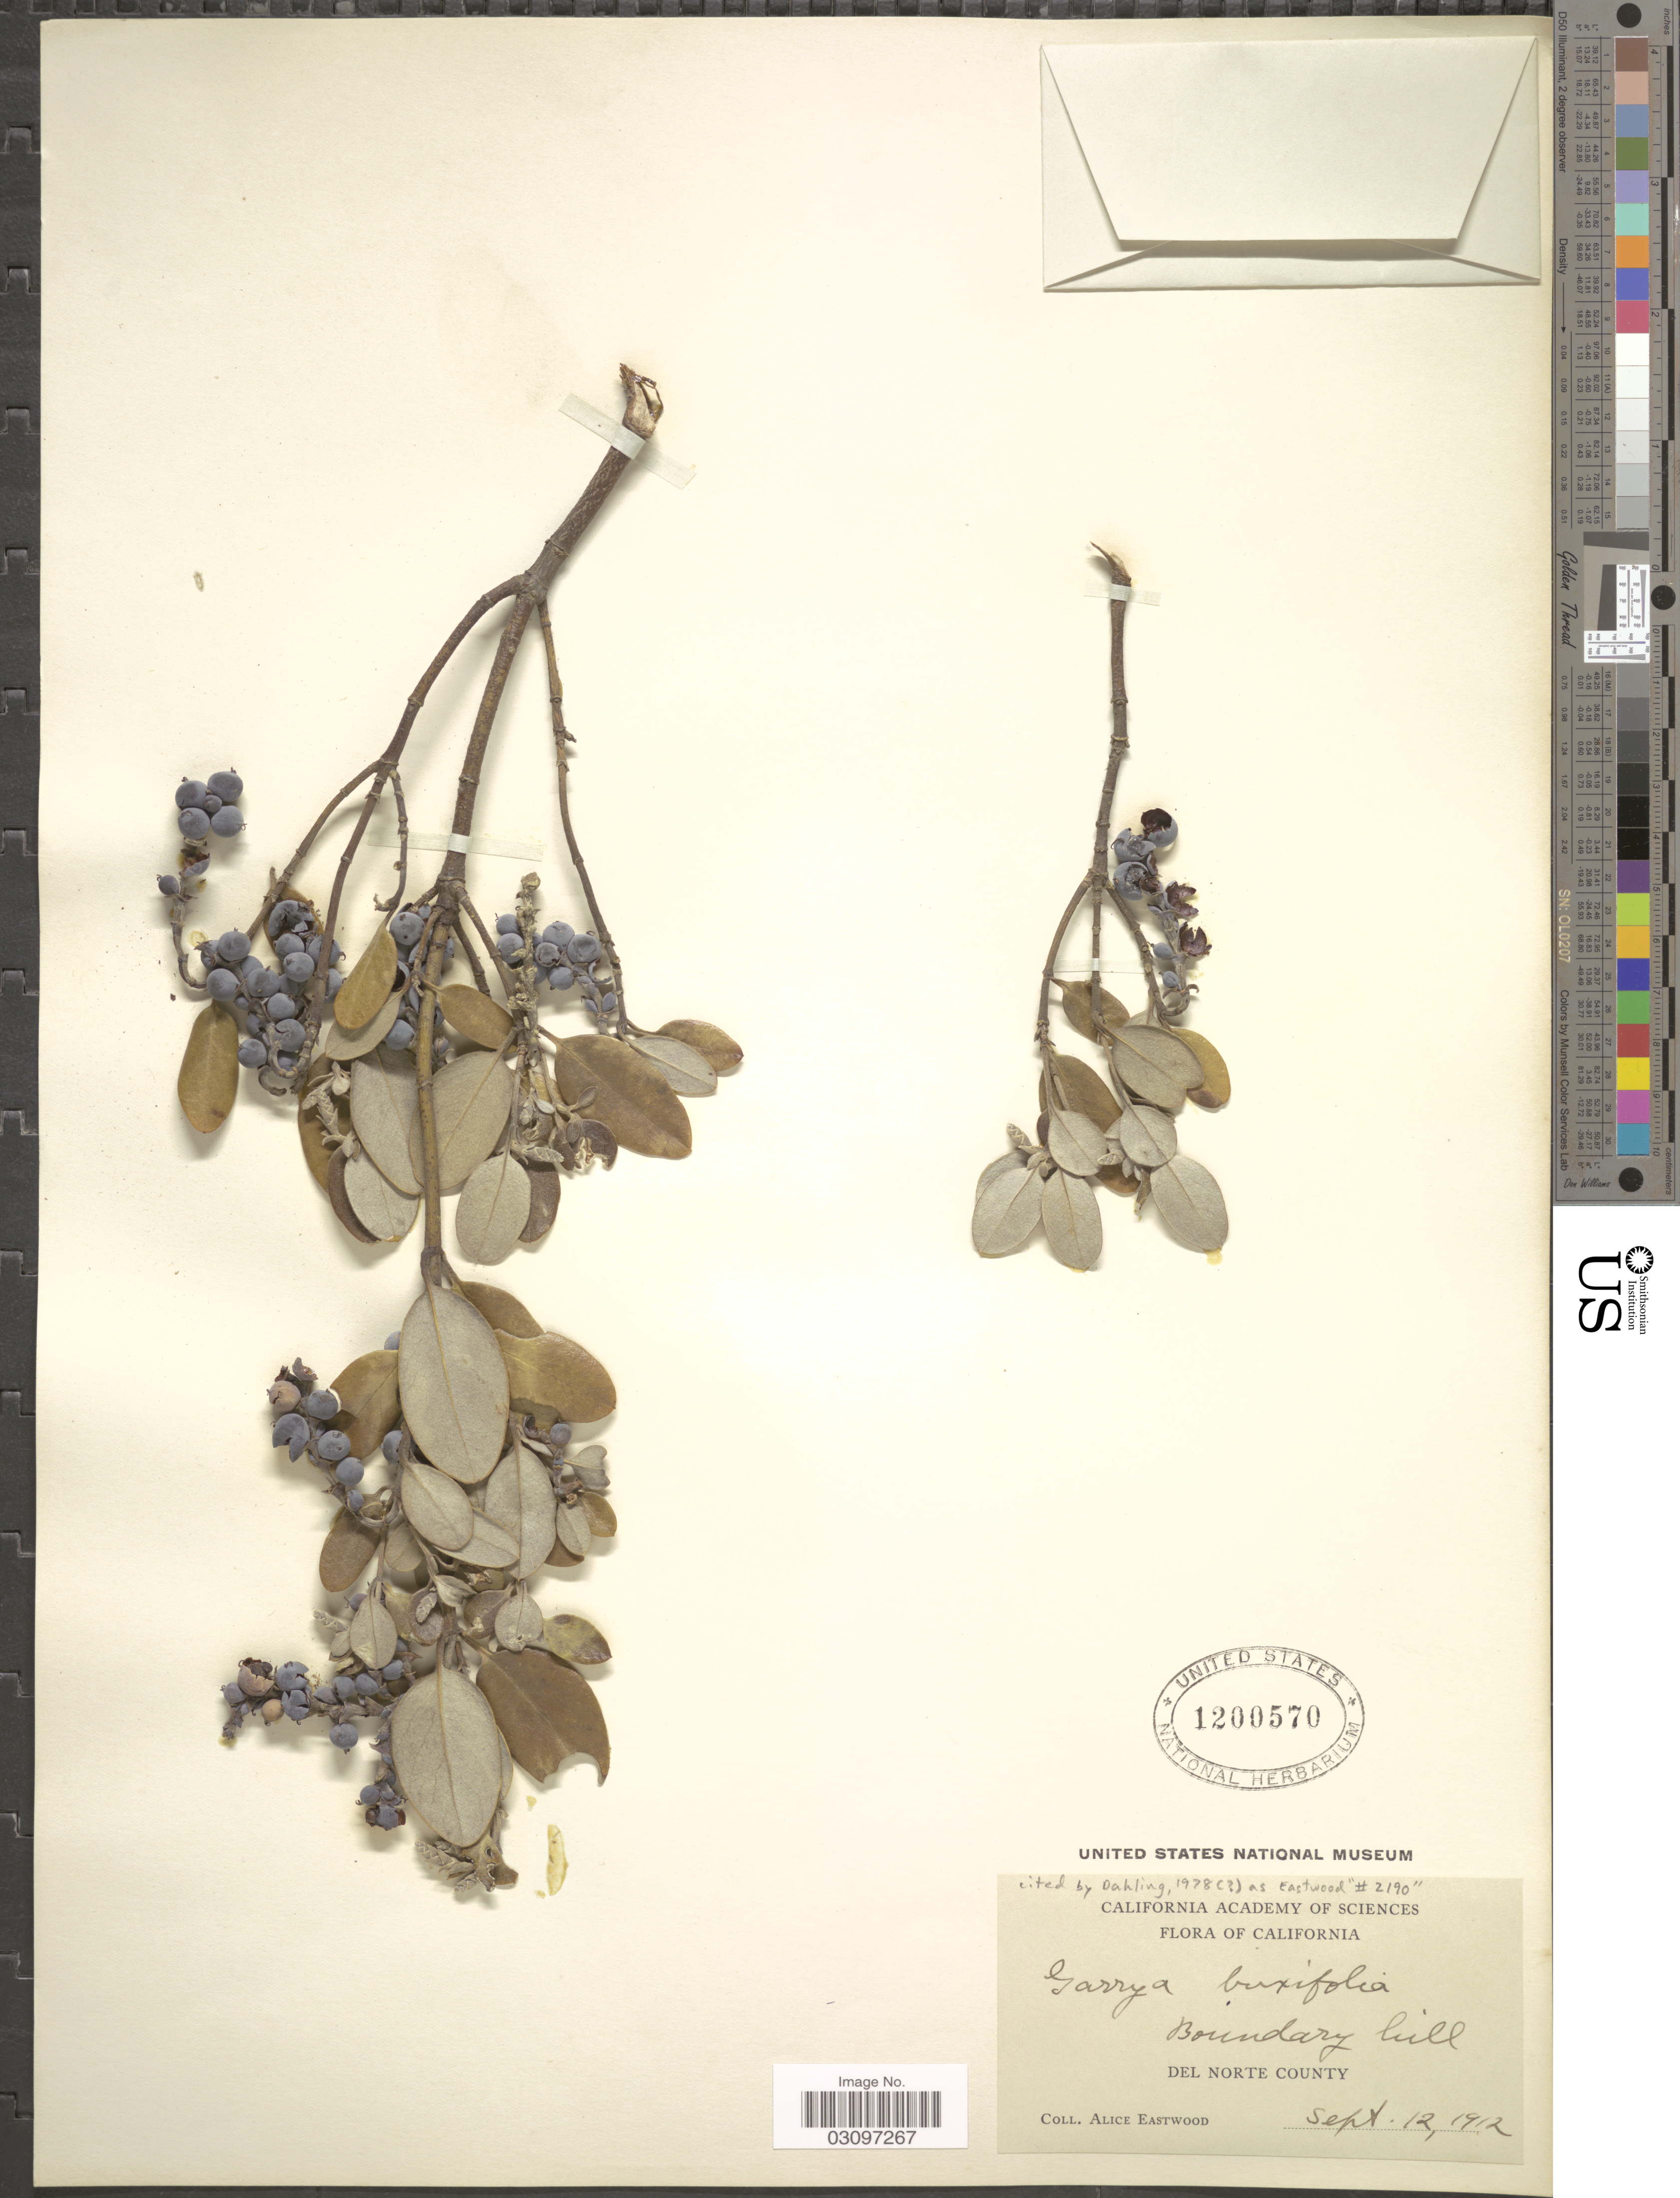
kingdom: Plantae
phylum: Tracheophyta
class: Magnoliopsida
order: Garryales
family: Garryaceae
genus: Garrya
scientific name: Garrya buxifolia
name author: A. Gray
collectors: A. Eastwood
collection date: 1912-09-12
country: United States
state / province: California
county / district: Del Norte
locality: Boundary hill. Del Norte County.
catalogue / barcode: US 1200570